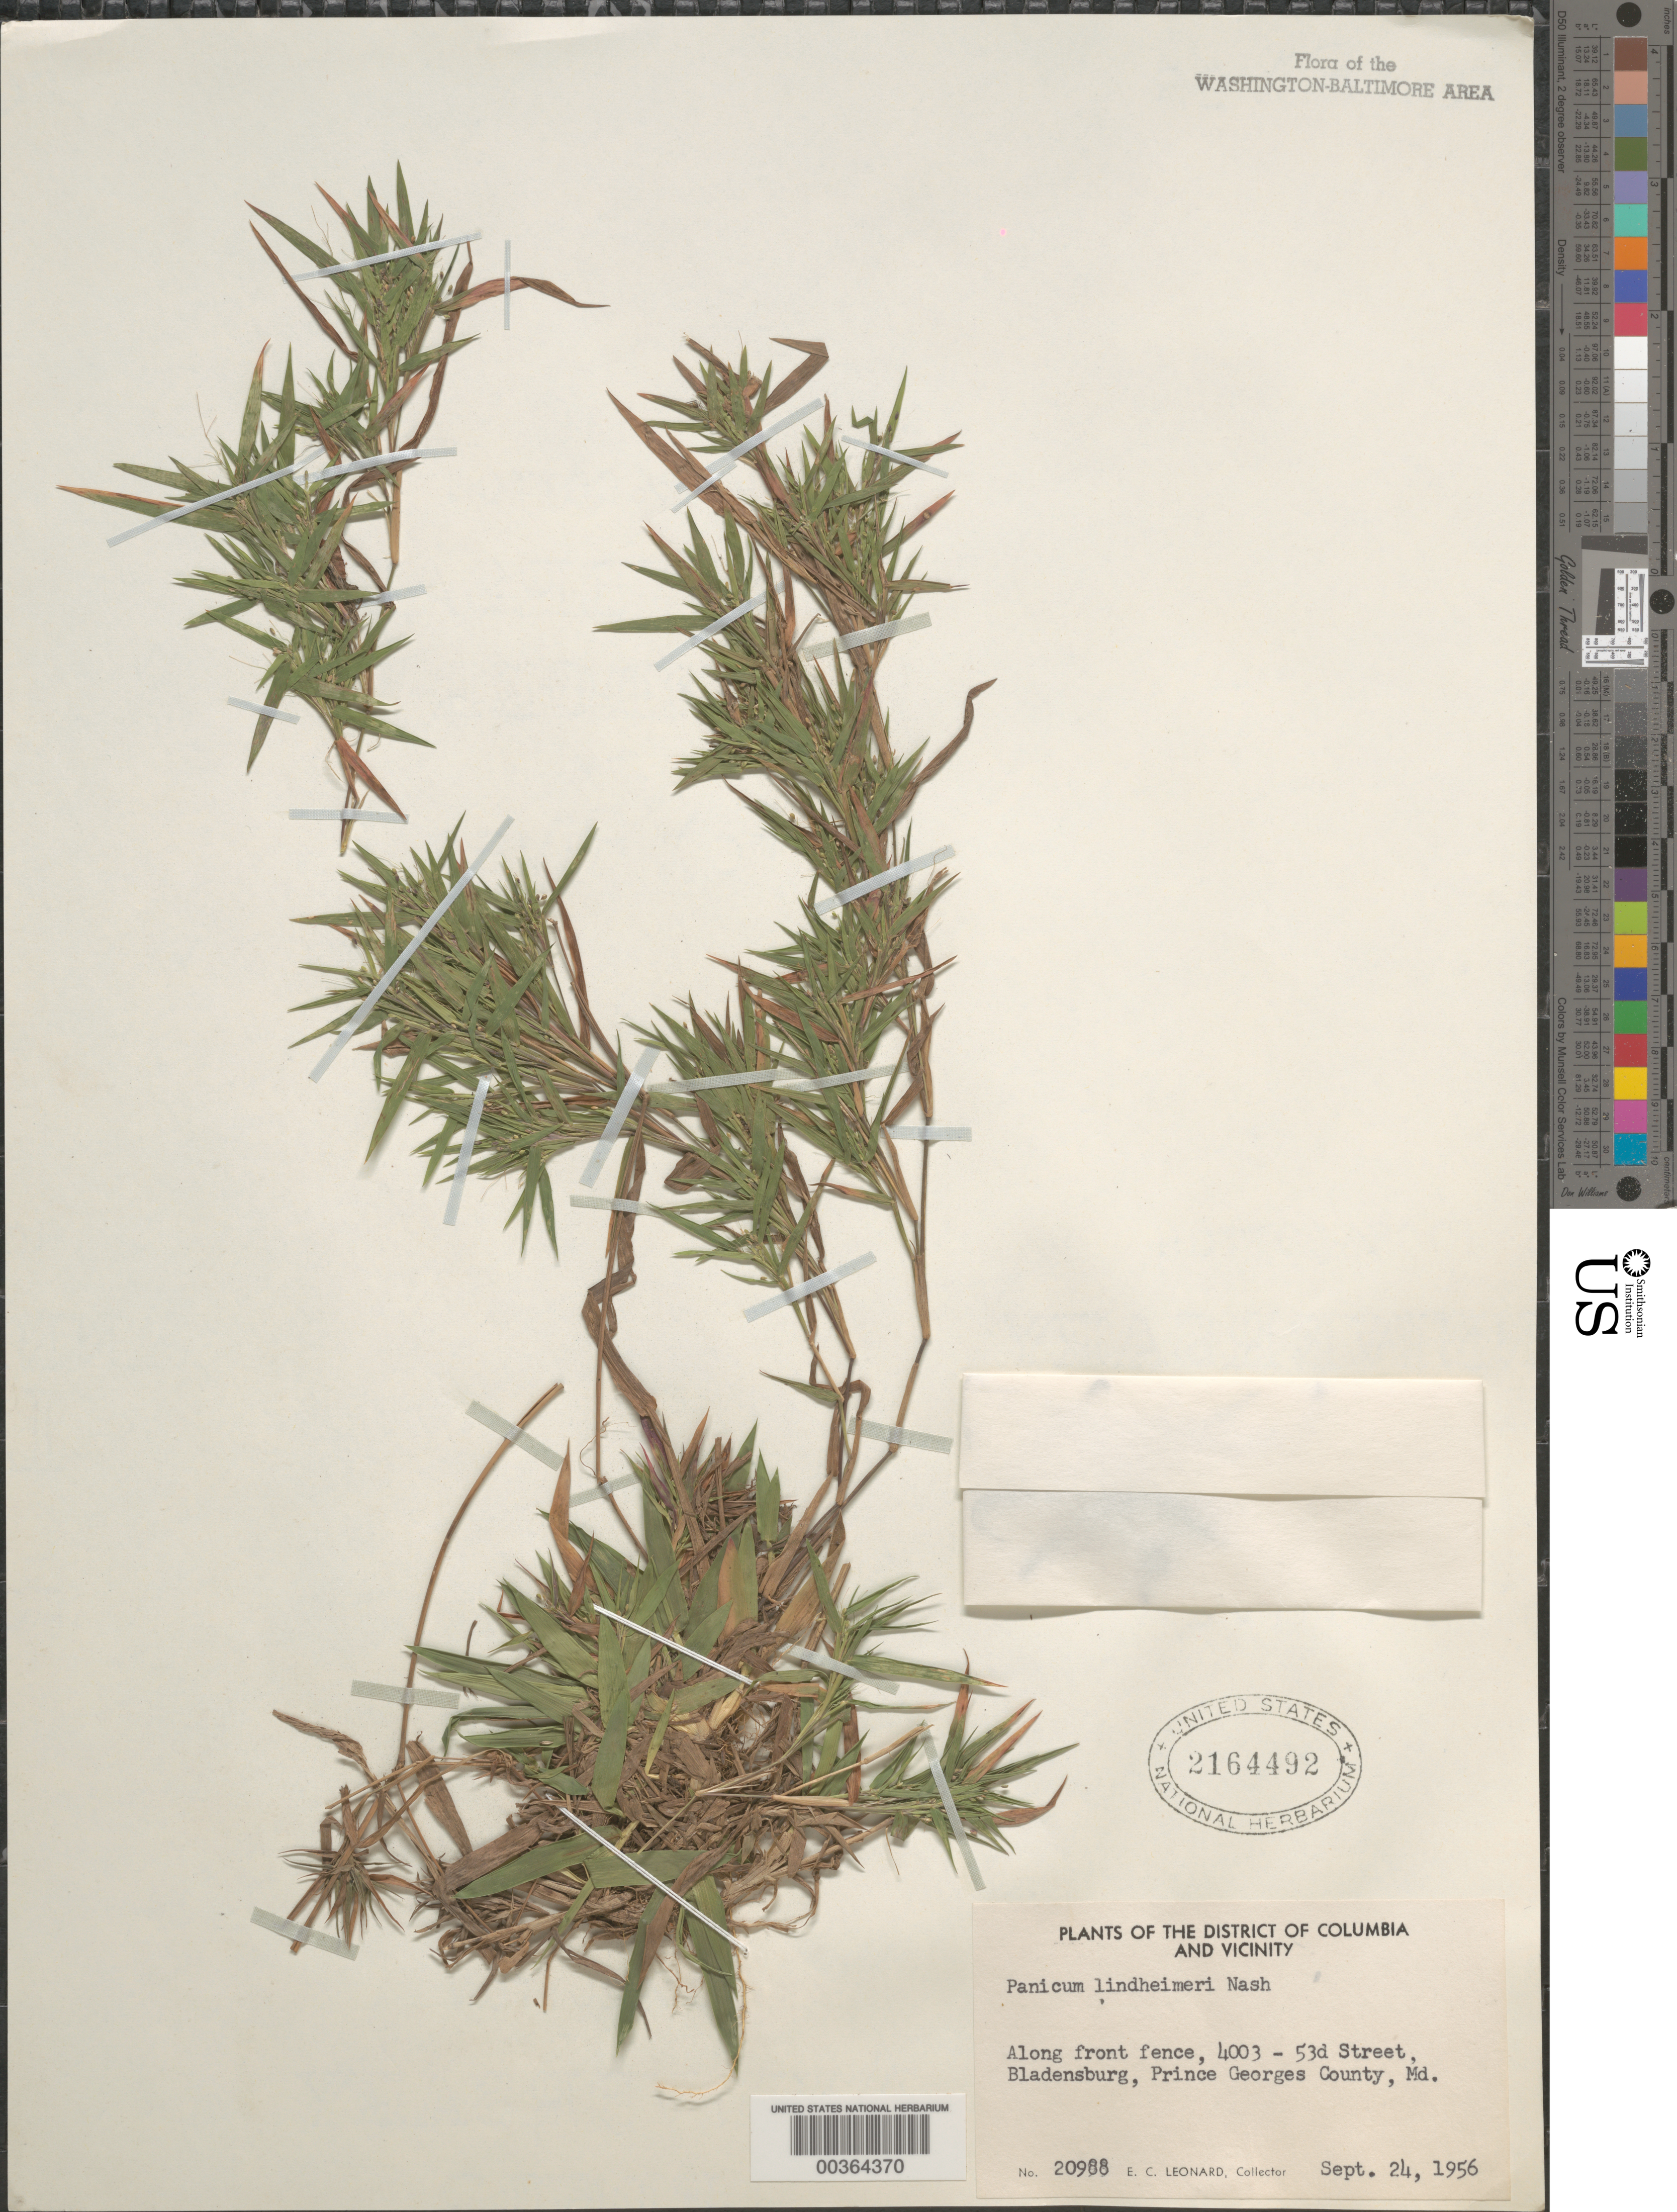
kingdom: Plantae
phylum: Tracheophyta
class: Liliopsida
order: Poales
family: Poaceae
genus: Dichanthelium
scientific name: Dichanthelium acuminatum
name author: (Sw.) Gould & C.A. Clark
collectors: E. C. Leonard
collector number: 20988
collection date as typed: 24 Sep 1956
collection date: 1956-09-24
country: United States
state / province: Maryland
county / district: Prince George's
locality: Bladensburg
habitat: Along front fence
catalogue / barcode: US 2164492